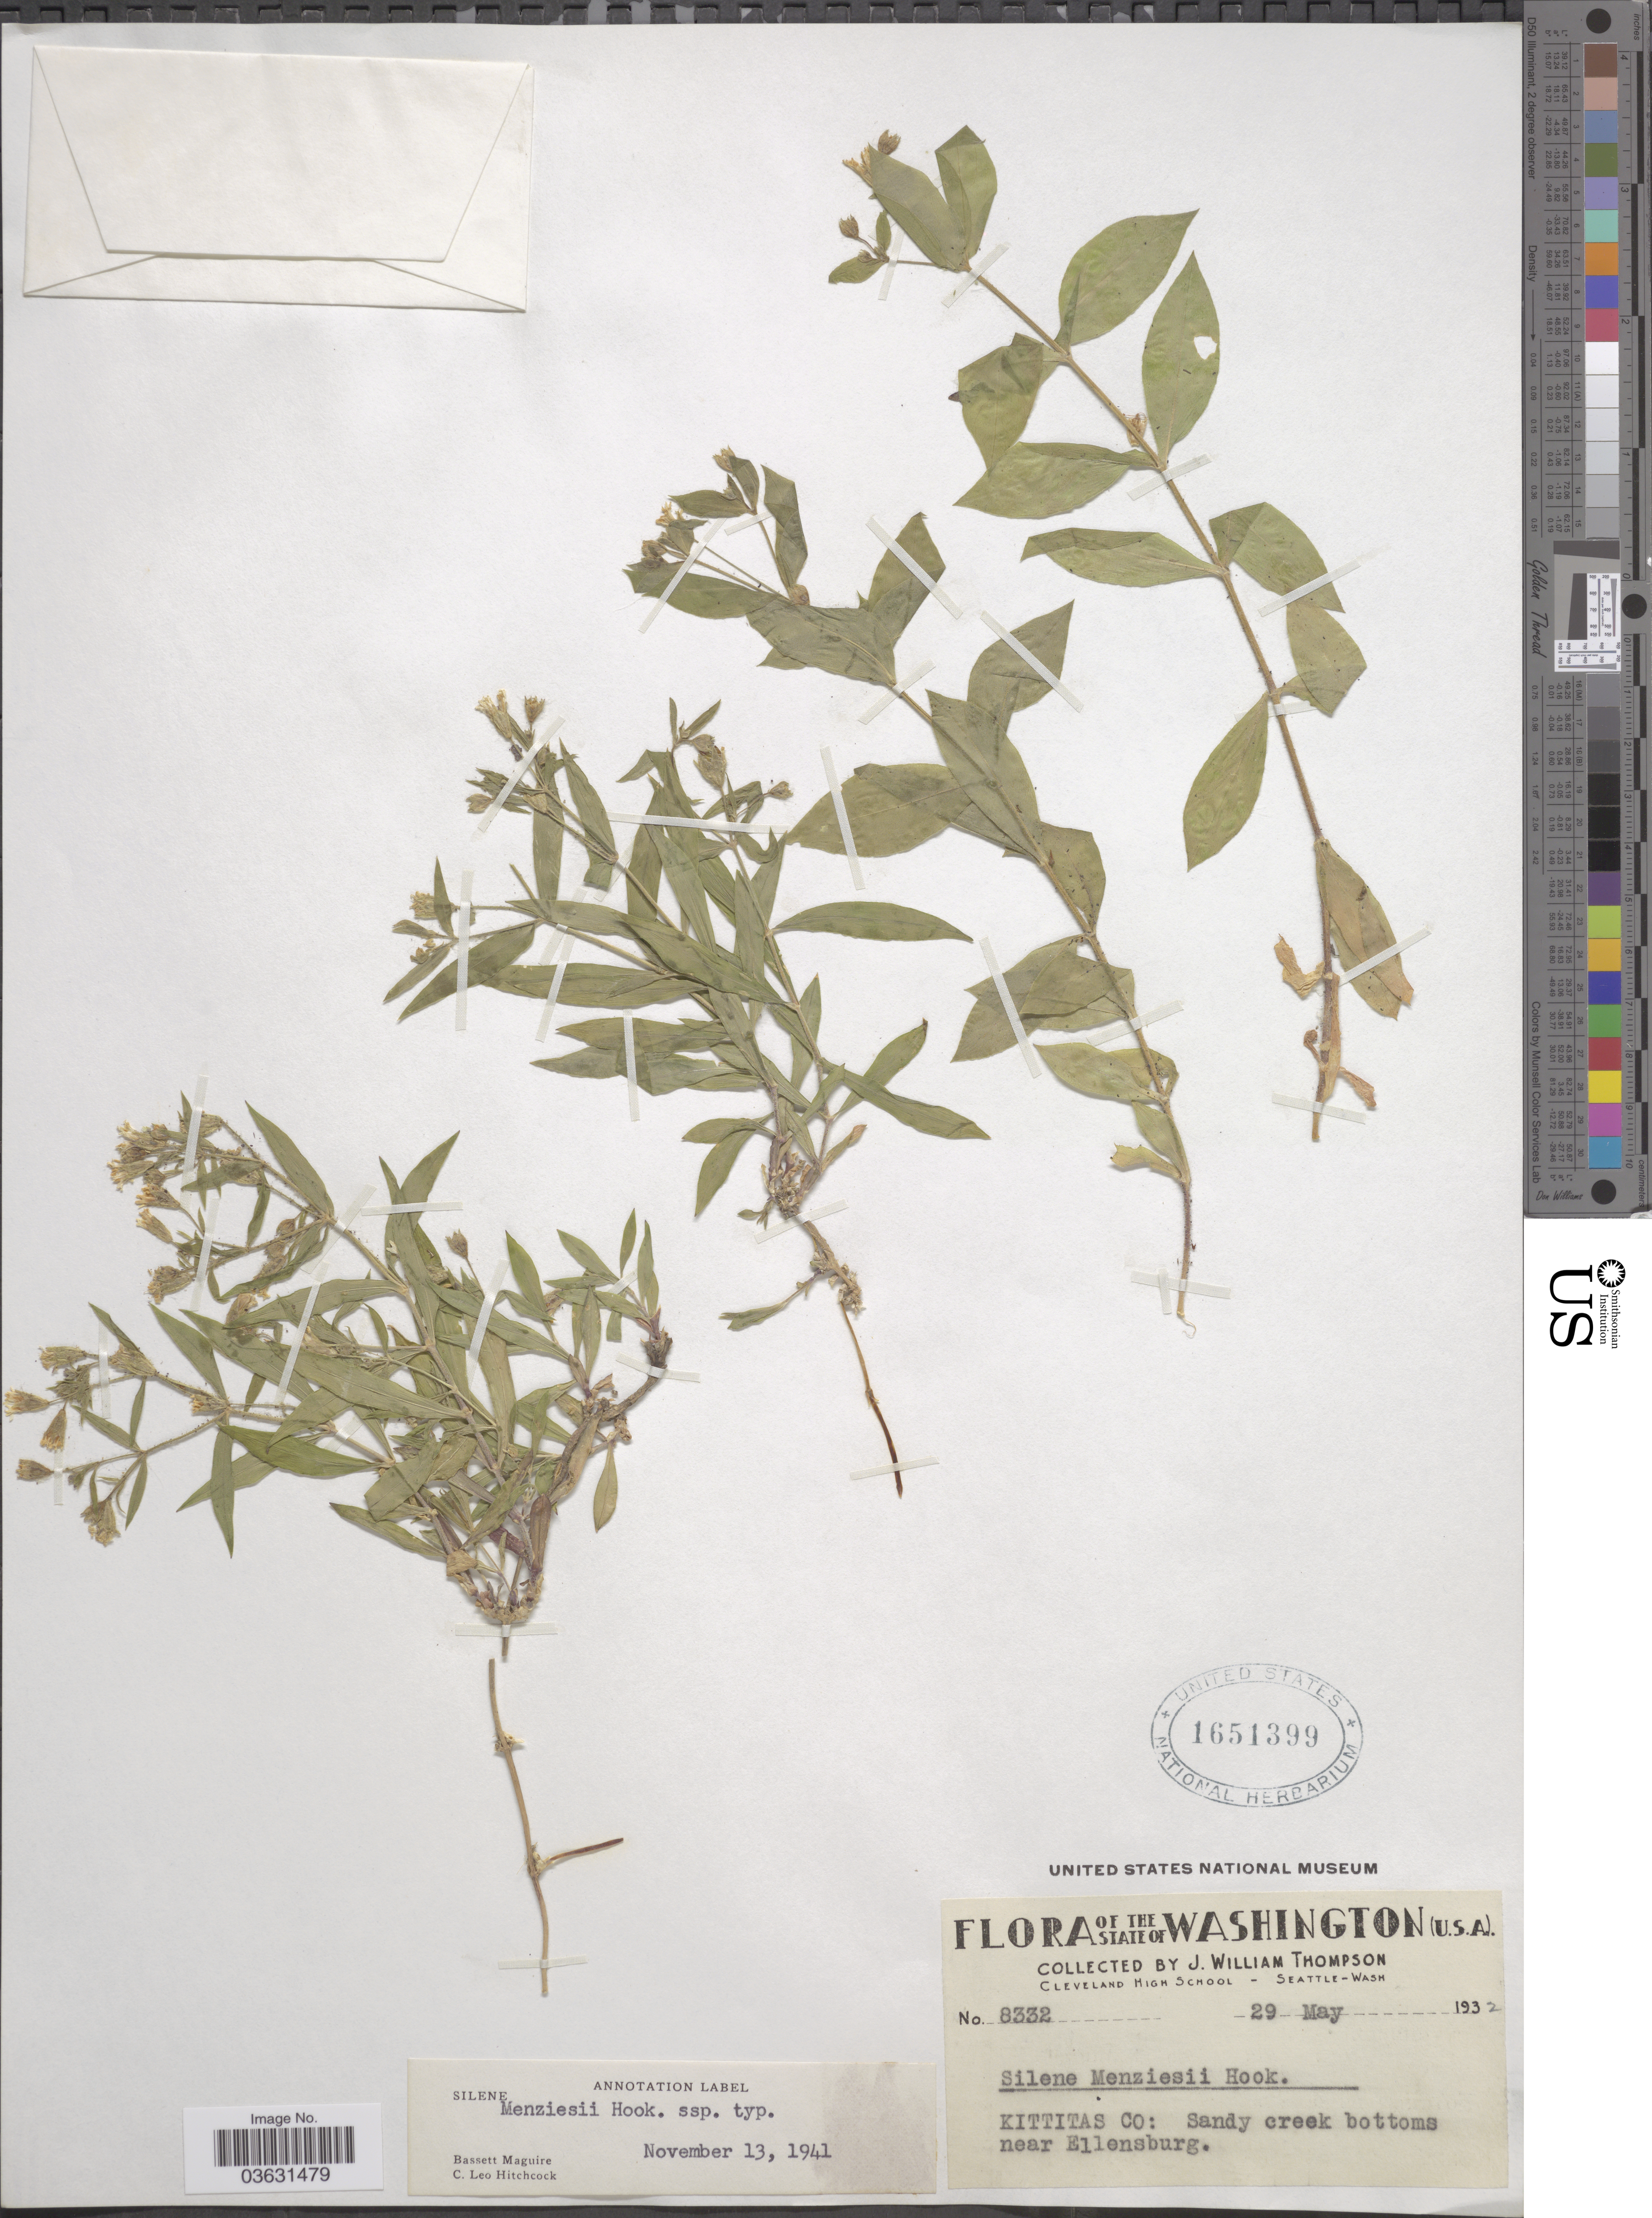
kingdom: Plantae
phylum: Tracheophyta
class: Magnoliopsida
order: Caryophyllales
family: Caryophyllaceae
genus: Silene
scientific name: Silene menziesii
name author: Hook.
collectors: J. W. Thompson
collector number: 8332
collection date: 1932-05-29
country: United States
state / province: Washington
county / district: Kittitas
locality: Kittitas Co: near Ellensburg.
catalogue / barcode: US 1651399